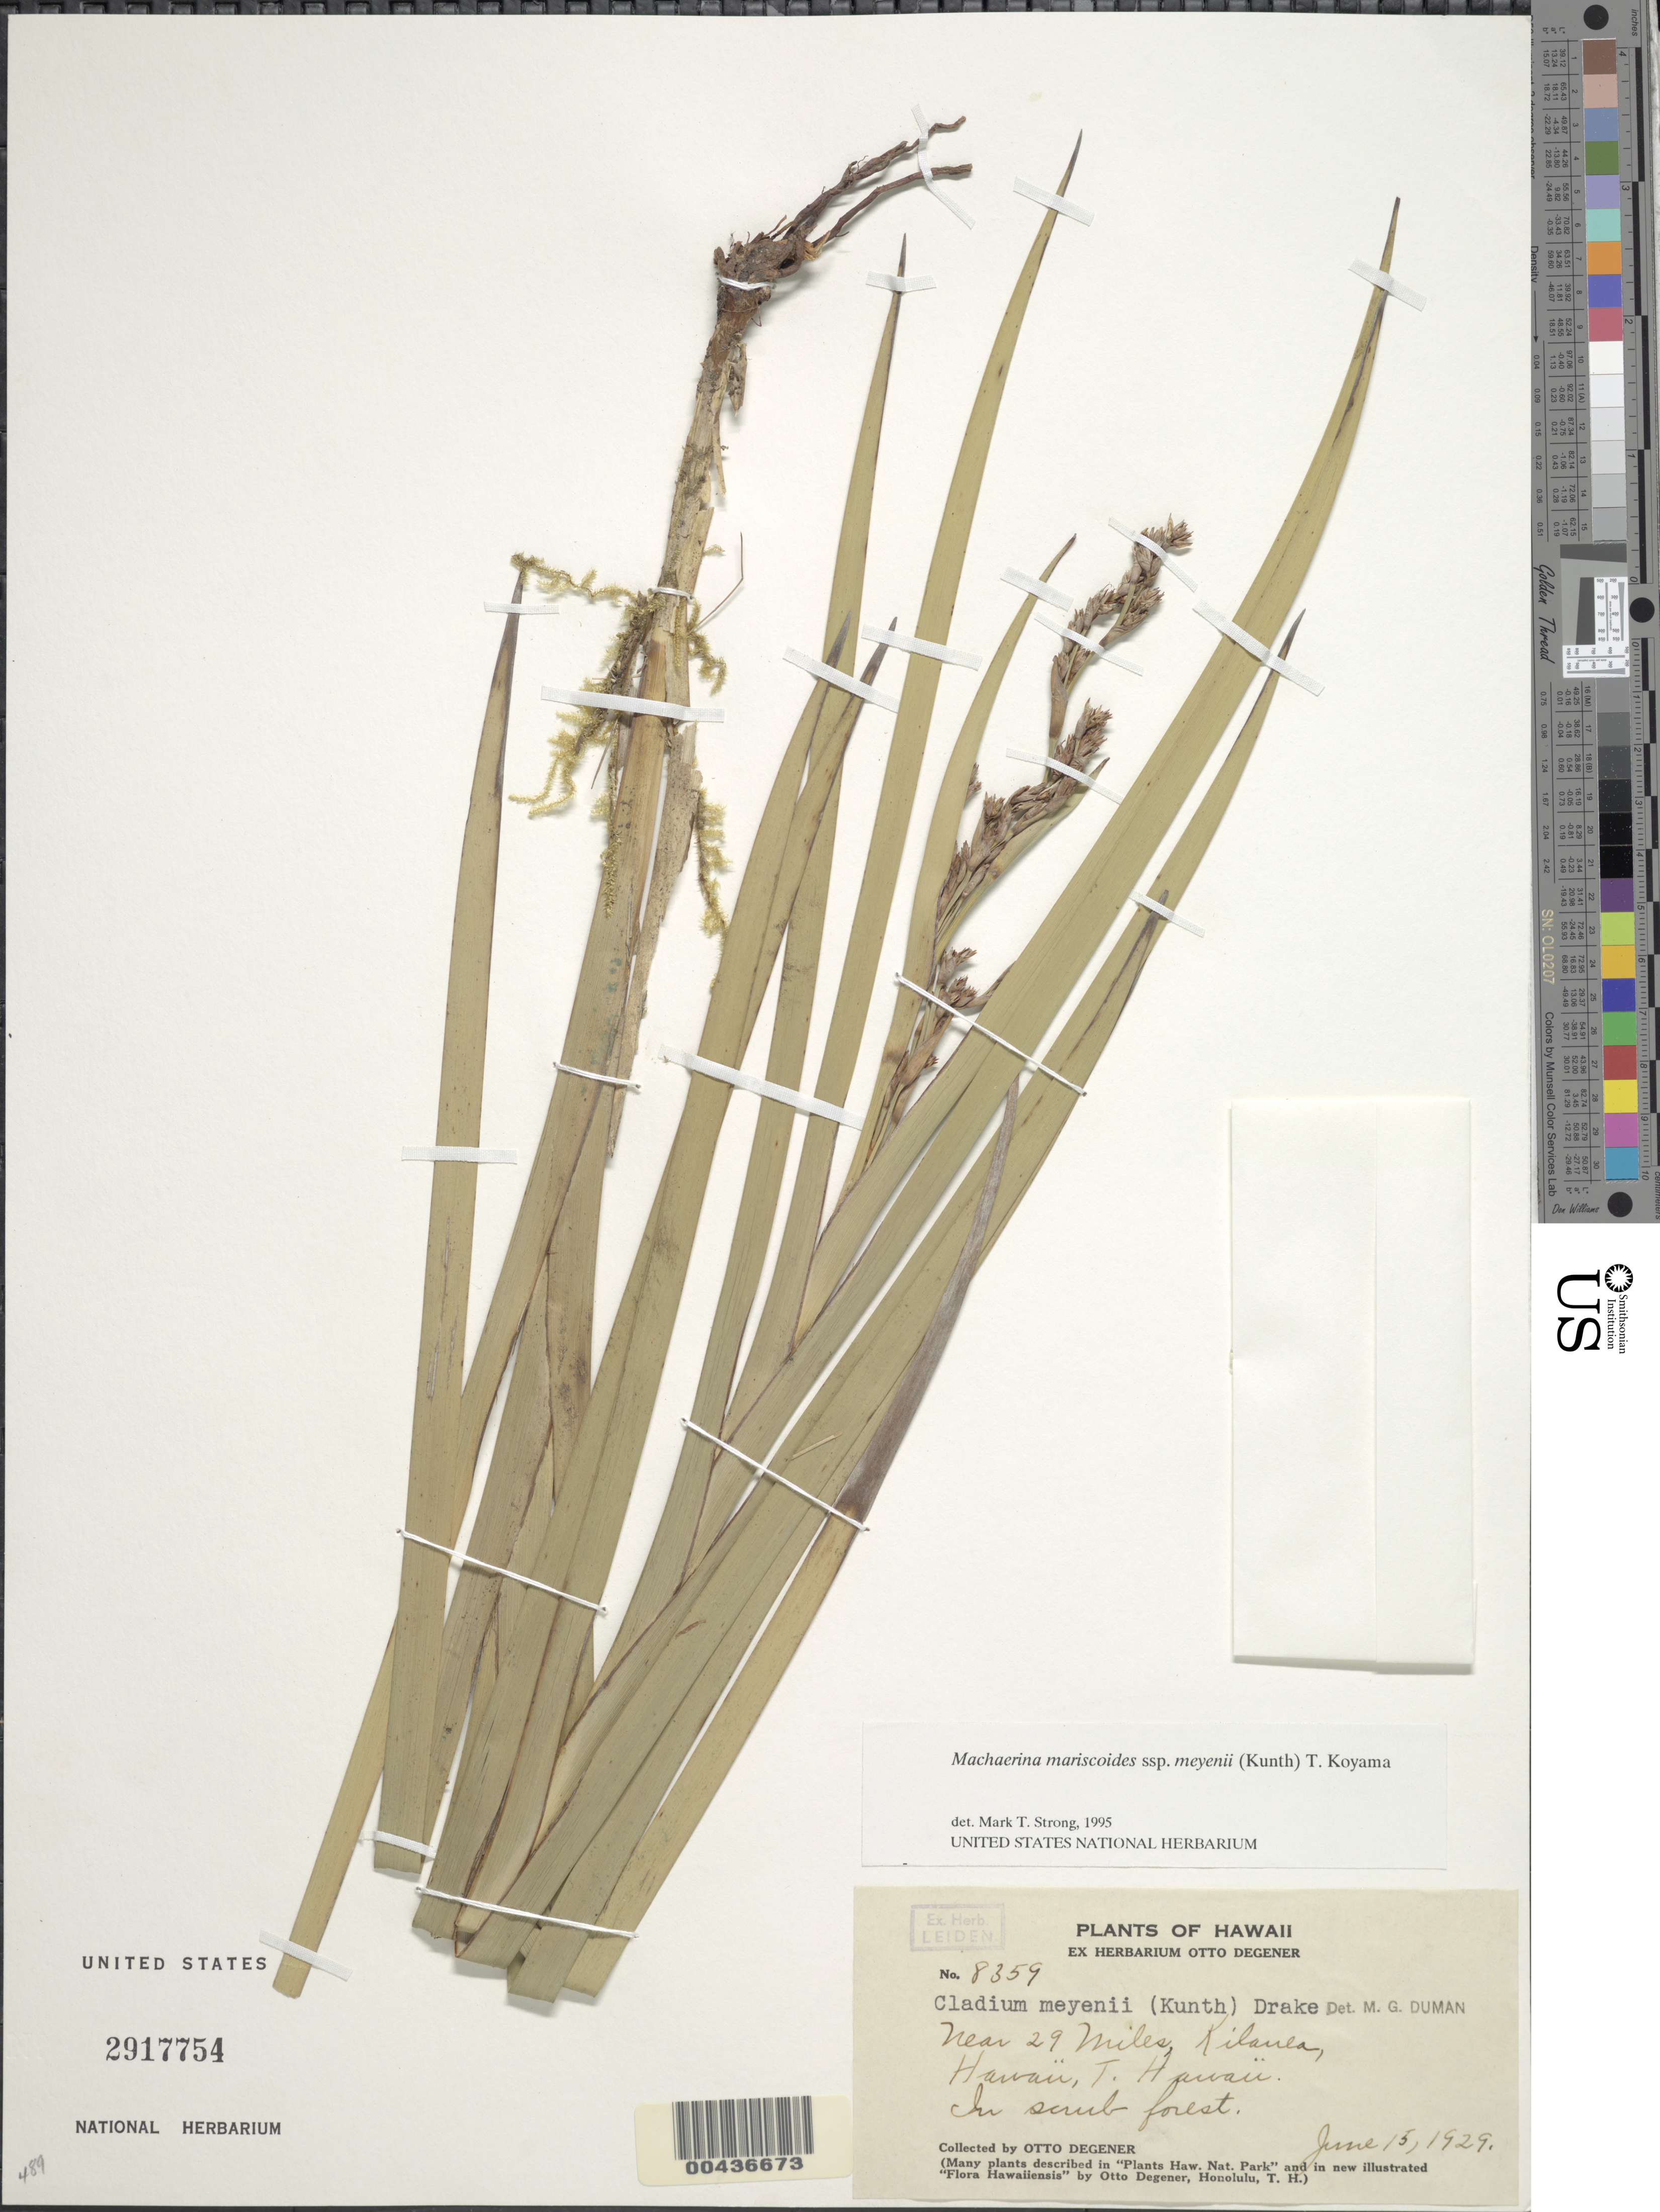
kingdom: Plantae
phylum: Tracheophyta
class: Liliopsida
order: Poales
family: Cyperaceae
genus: Machaerina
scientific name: Machaerina mariscoides subsp. meyenii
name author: (Kunth) T. Koyama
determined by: Strong, M. T., (US), Smithsonian Institution - National Museum of Natural History (UNITED STATES)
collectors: O. Degener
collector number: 8359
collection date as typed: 15 Jun 1929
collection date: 1929-06-15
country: United States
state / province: Hawaii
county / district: Hawaii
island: Hawaii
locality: near 29 Miles, Kilauea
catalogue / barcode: US 2917754